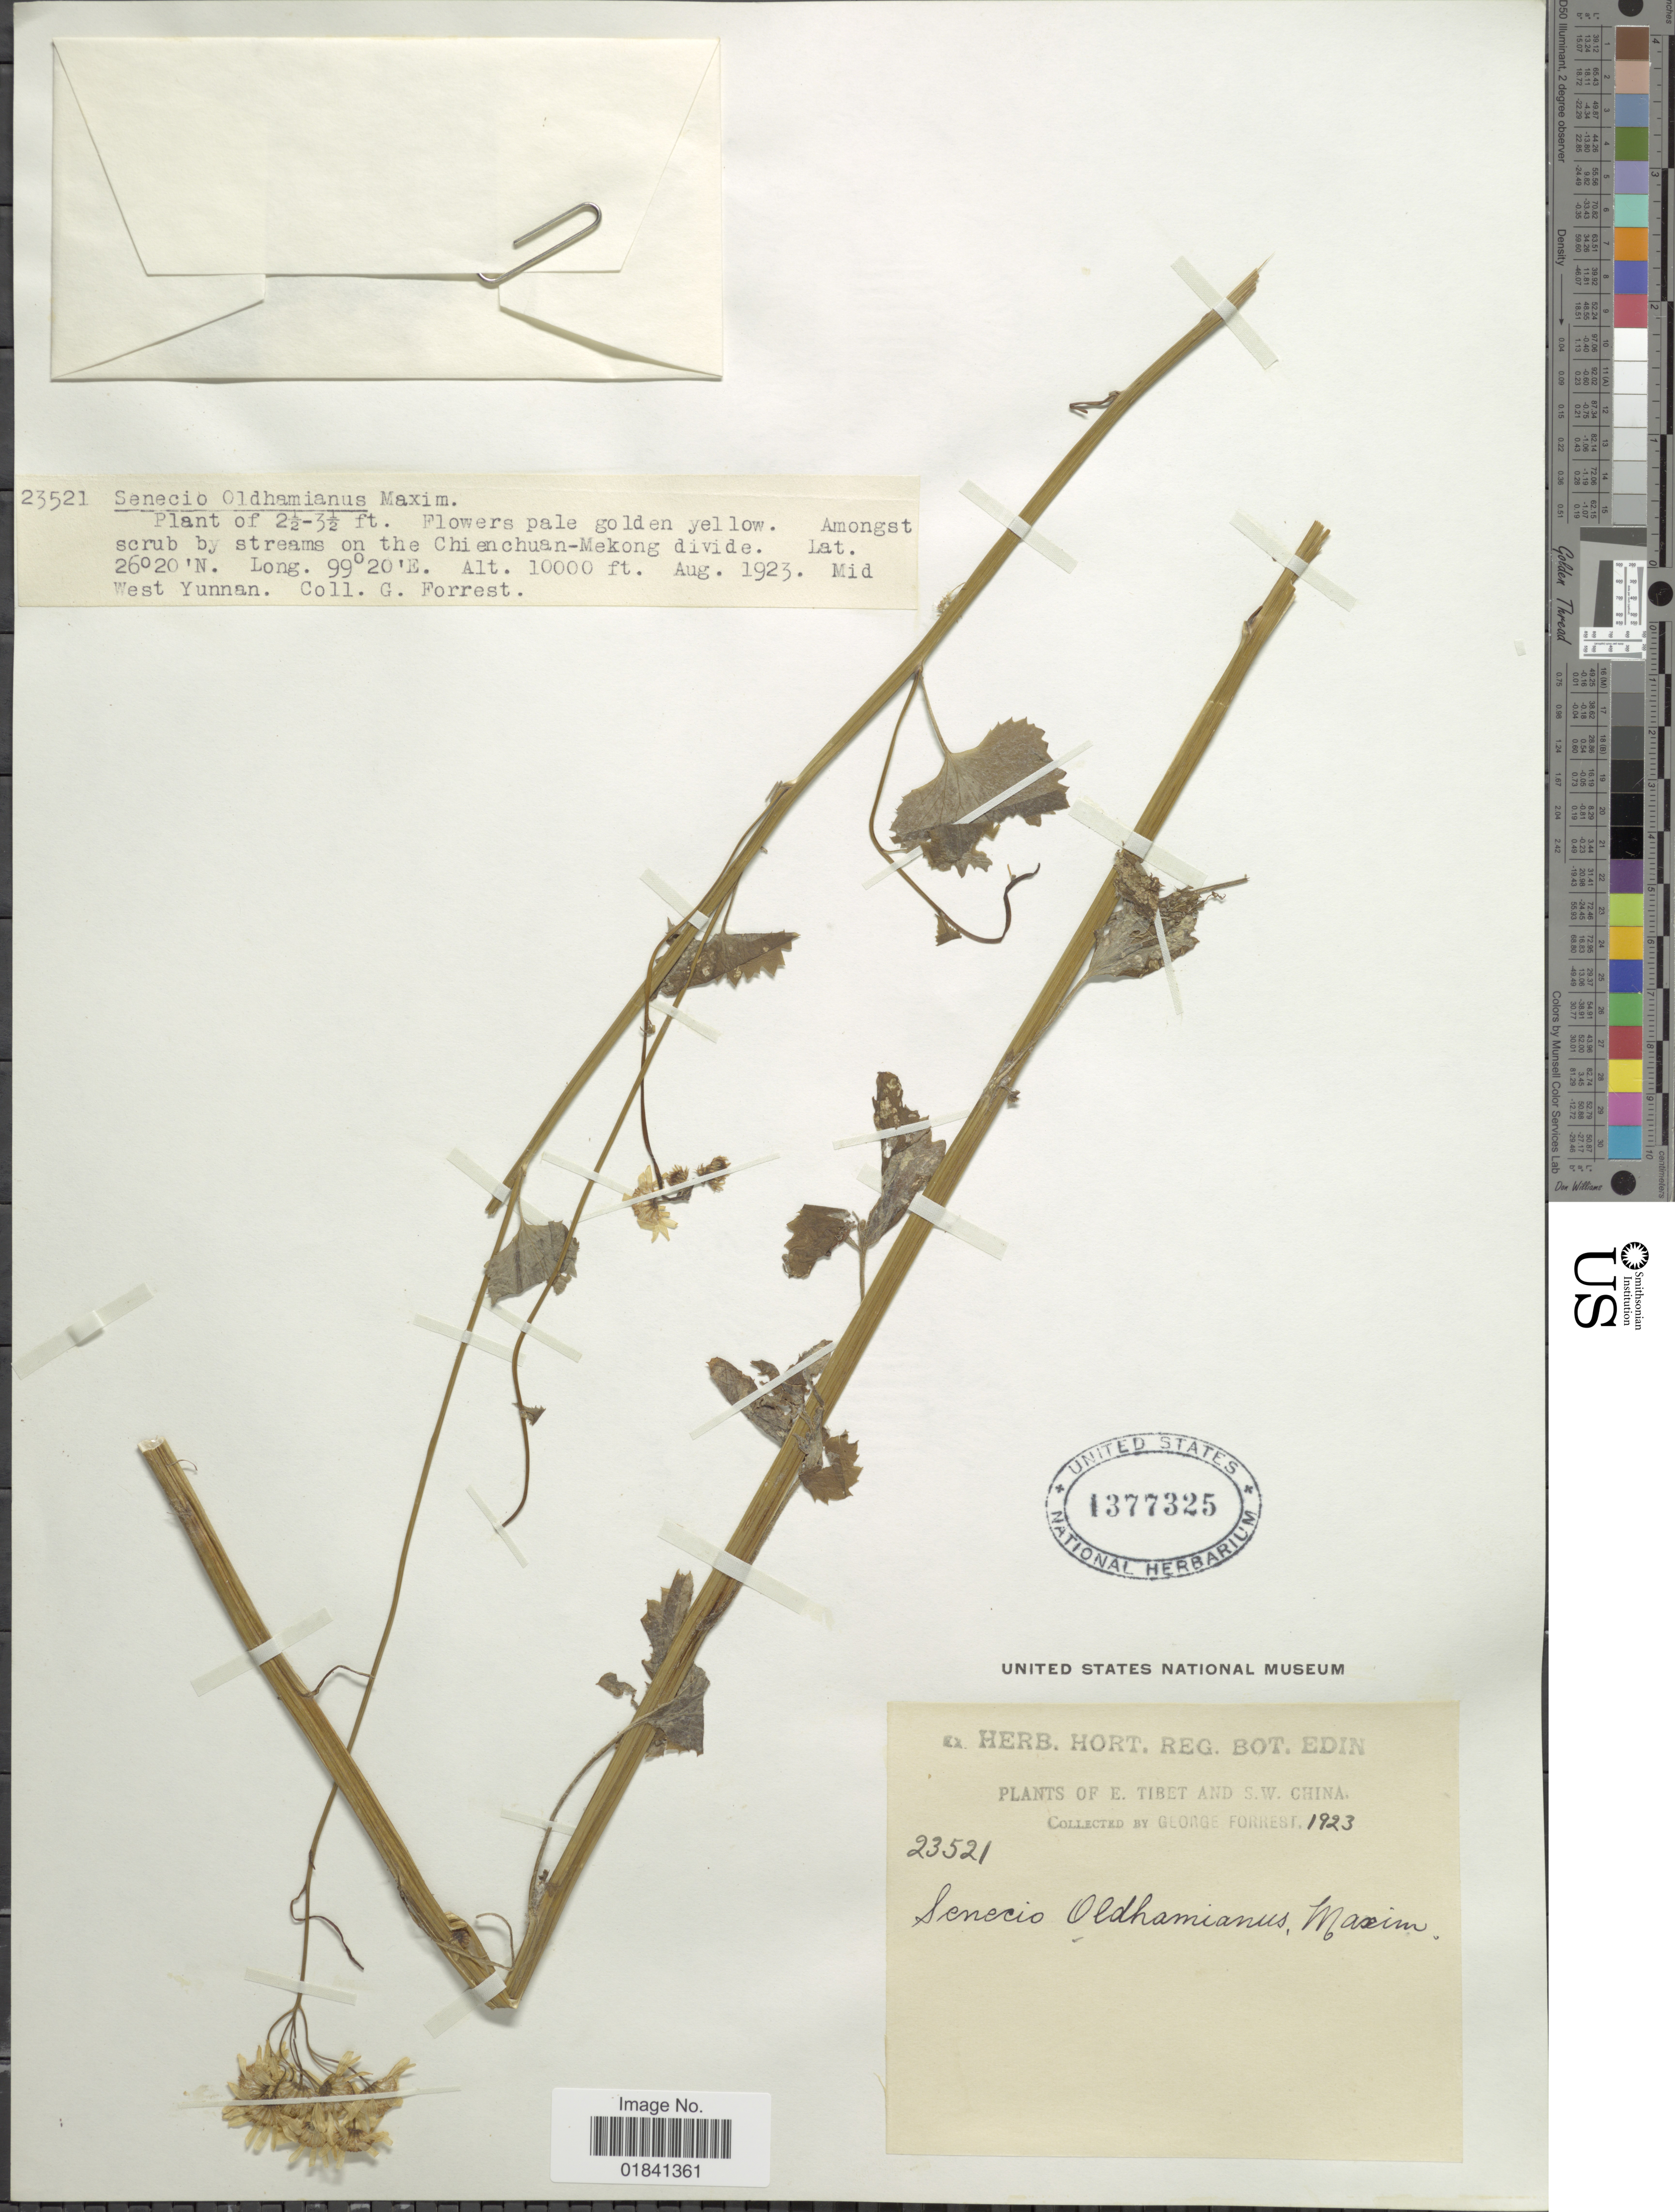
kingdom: Plantae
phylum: Tracheophyta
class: Magnoliopsida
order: Asterales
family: Asteraceae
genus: Senecio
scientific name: Senecio oldhamianus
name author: Maximowicz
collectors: G. Forrest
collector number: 23521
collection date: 1923-08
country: China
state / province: Xizang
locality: E. Tibet and S.W China, Amongst scrubs by streams on the Chienchuan-Mekong divide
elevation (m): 3048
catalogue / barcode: US 1377325